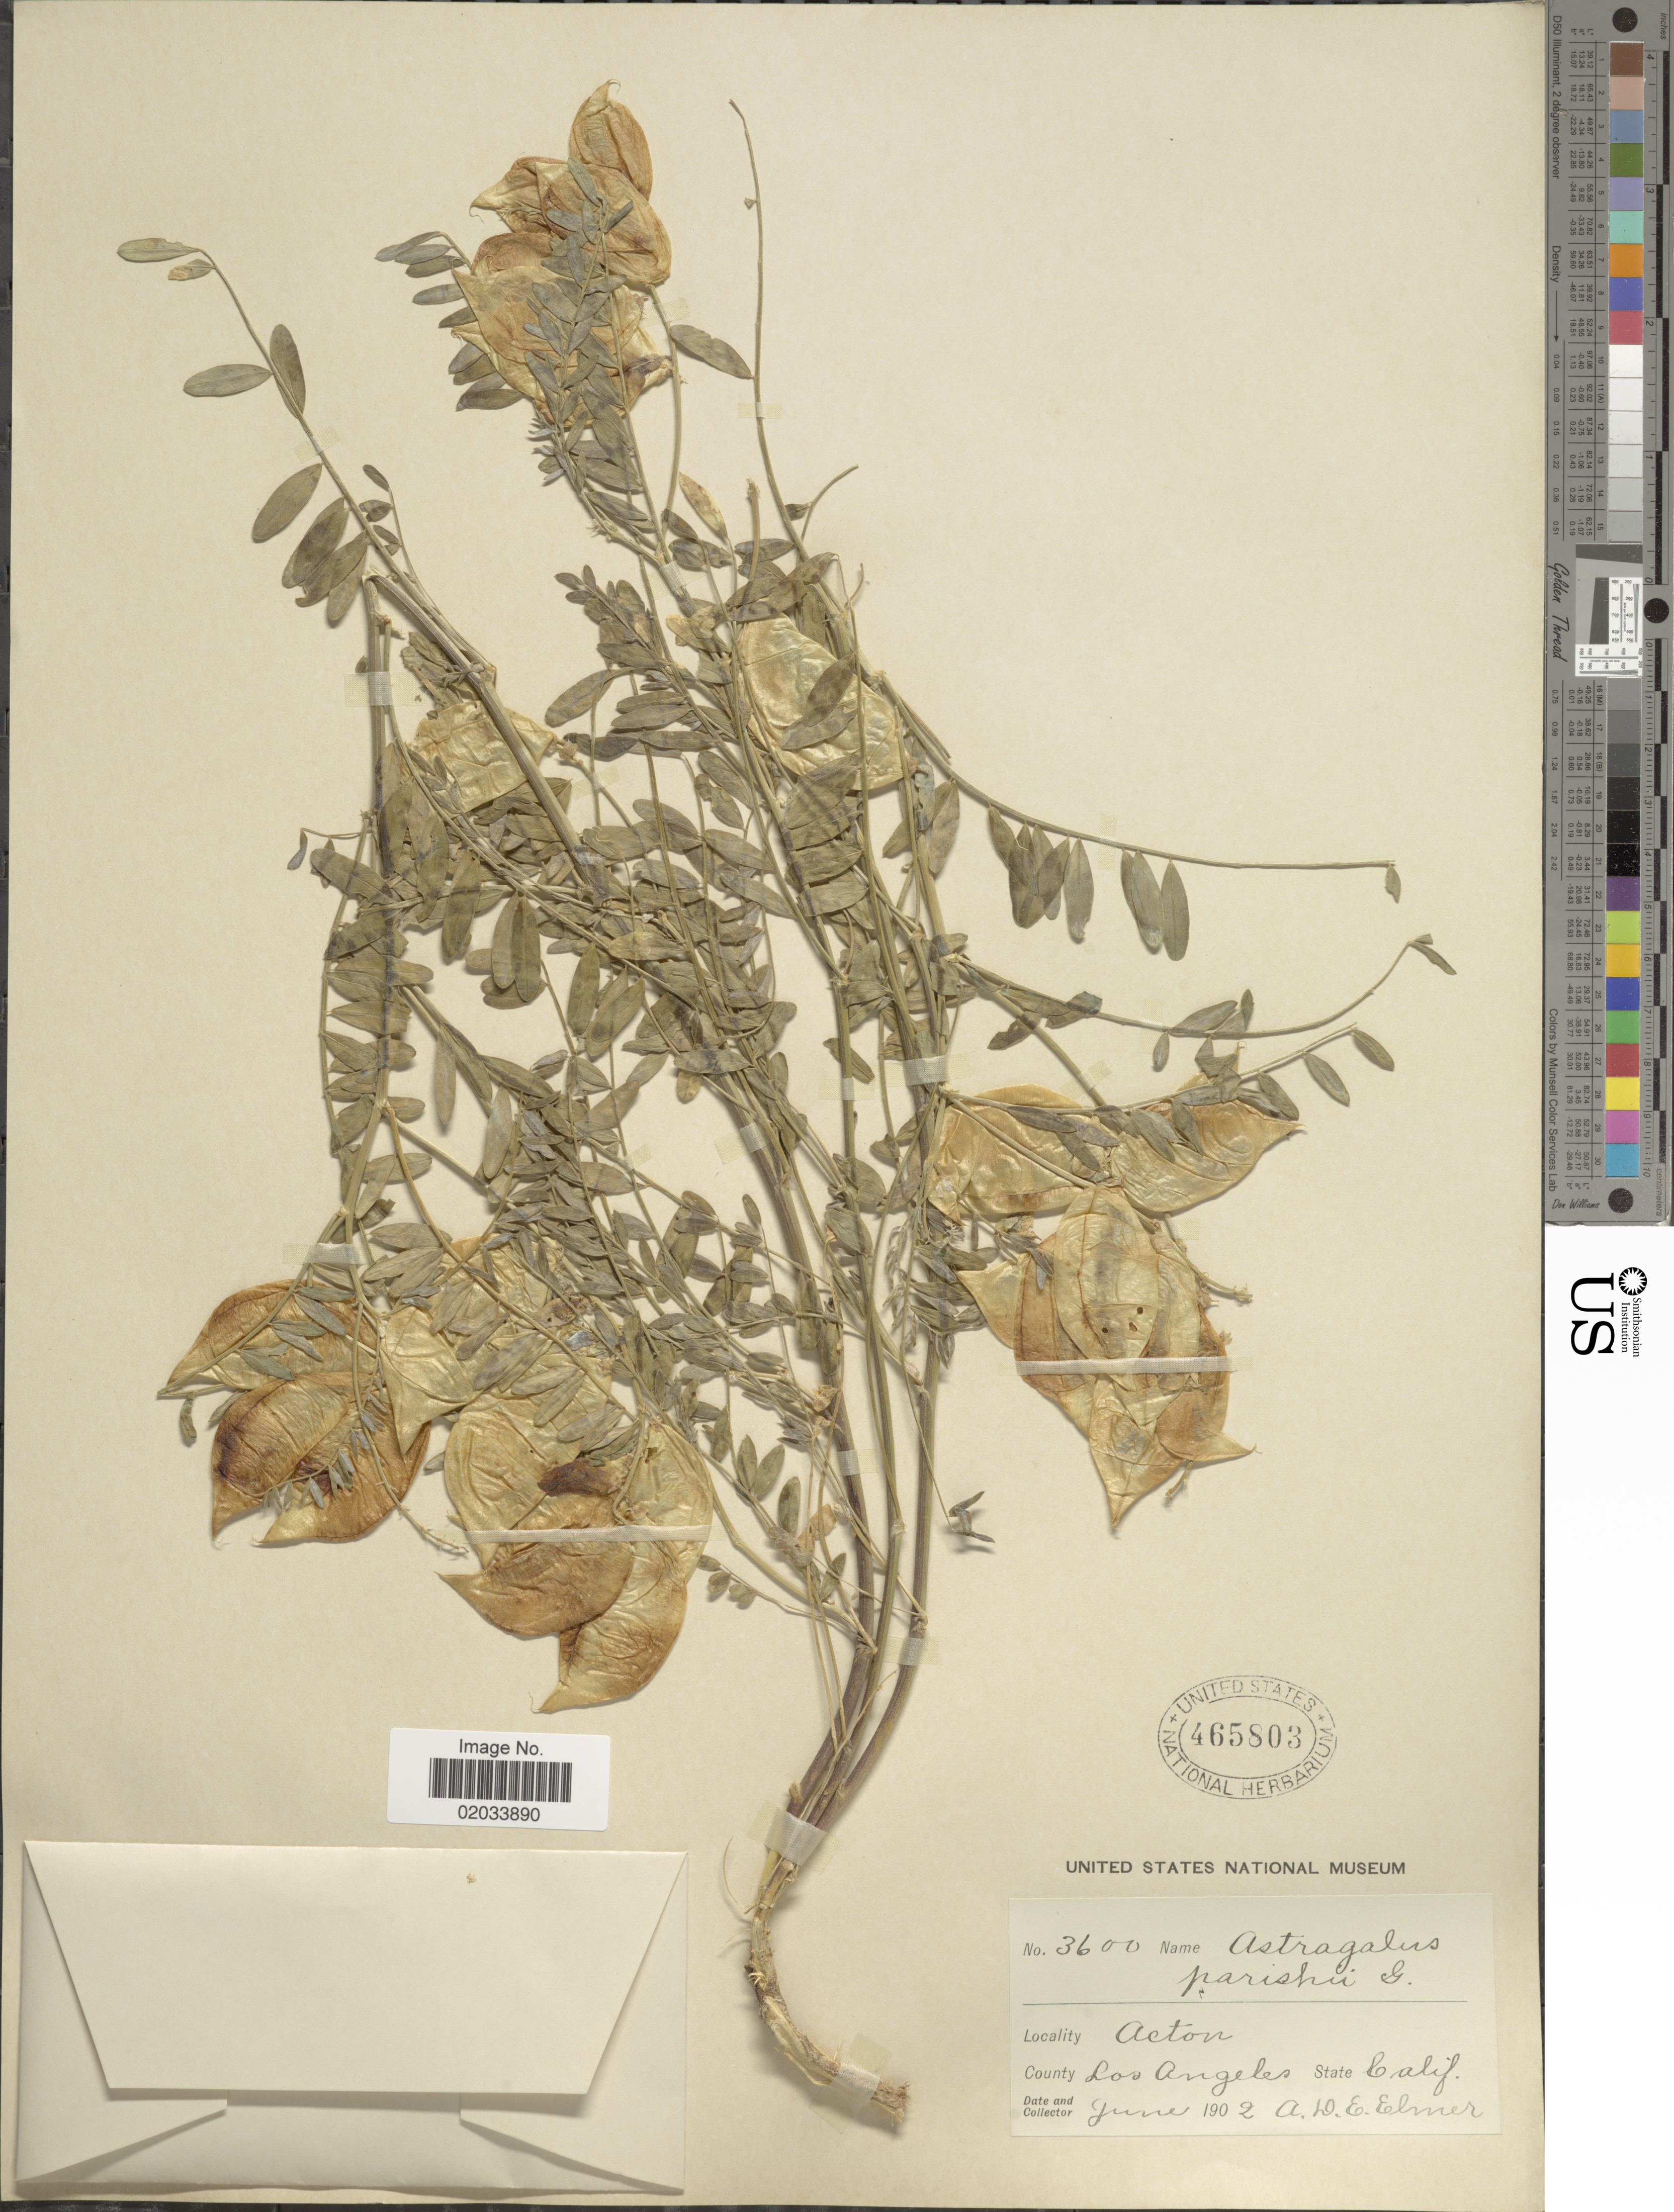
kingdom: Plantae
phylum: Tracheophyta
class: Magnoliopsida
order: Fabales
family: Fabaceae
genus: Astragalus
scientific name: Astragalus pomonensis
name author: M.E. Jones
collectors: A. D. E. Elmer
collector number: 3600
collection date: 1902-06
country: United States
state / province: California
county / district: Los Angeles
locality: Acton. County: Los Angeles. State: Calif.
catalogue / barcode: US 465803